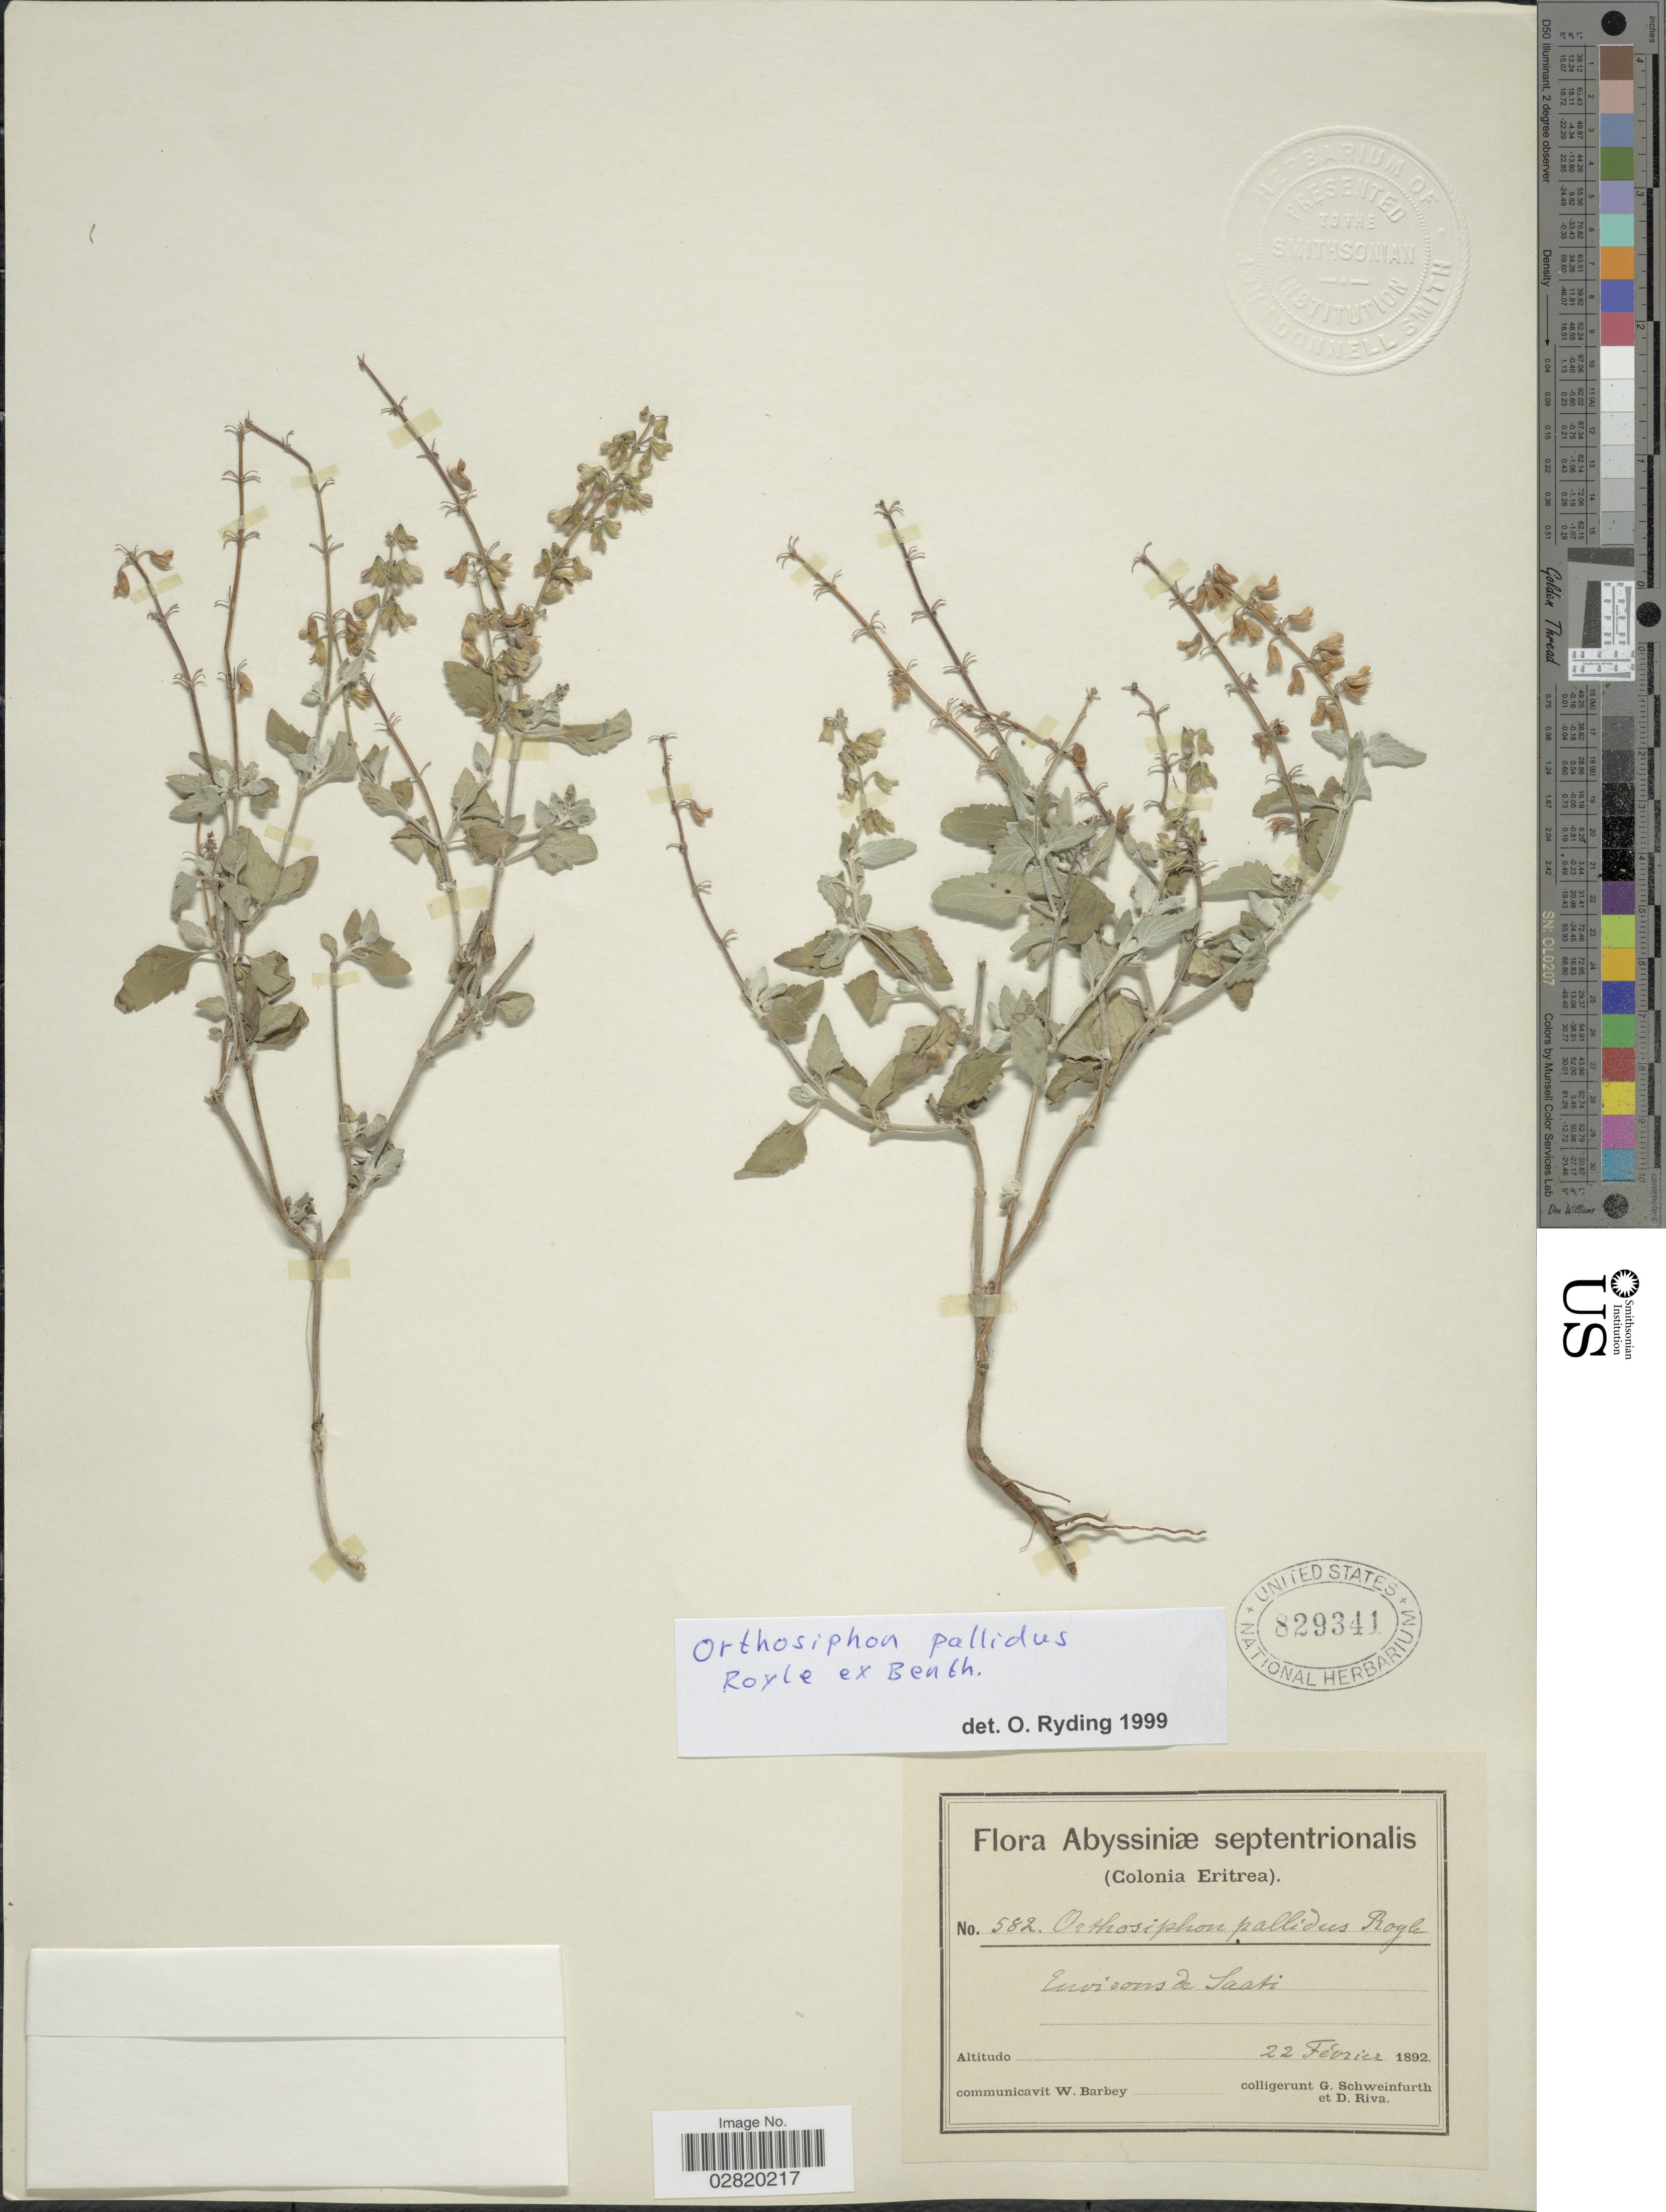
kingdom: Plantae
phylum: Tracheophyta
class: Magnoliopsida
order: Lamiales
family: Lamiaceae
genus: Orthosiphon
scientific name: Orthosiphon pallidus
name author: Royle ex Benth.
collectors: G. A. Schweinfurth (herbarium) & D. Riva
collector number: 582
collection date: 1892-02-22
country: Eritrea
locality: Abyssiniæ. (Colonia Eritrea). Environs de Saati.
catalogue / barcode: US 829341